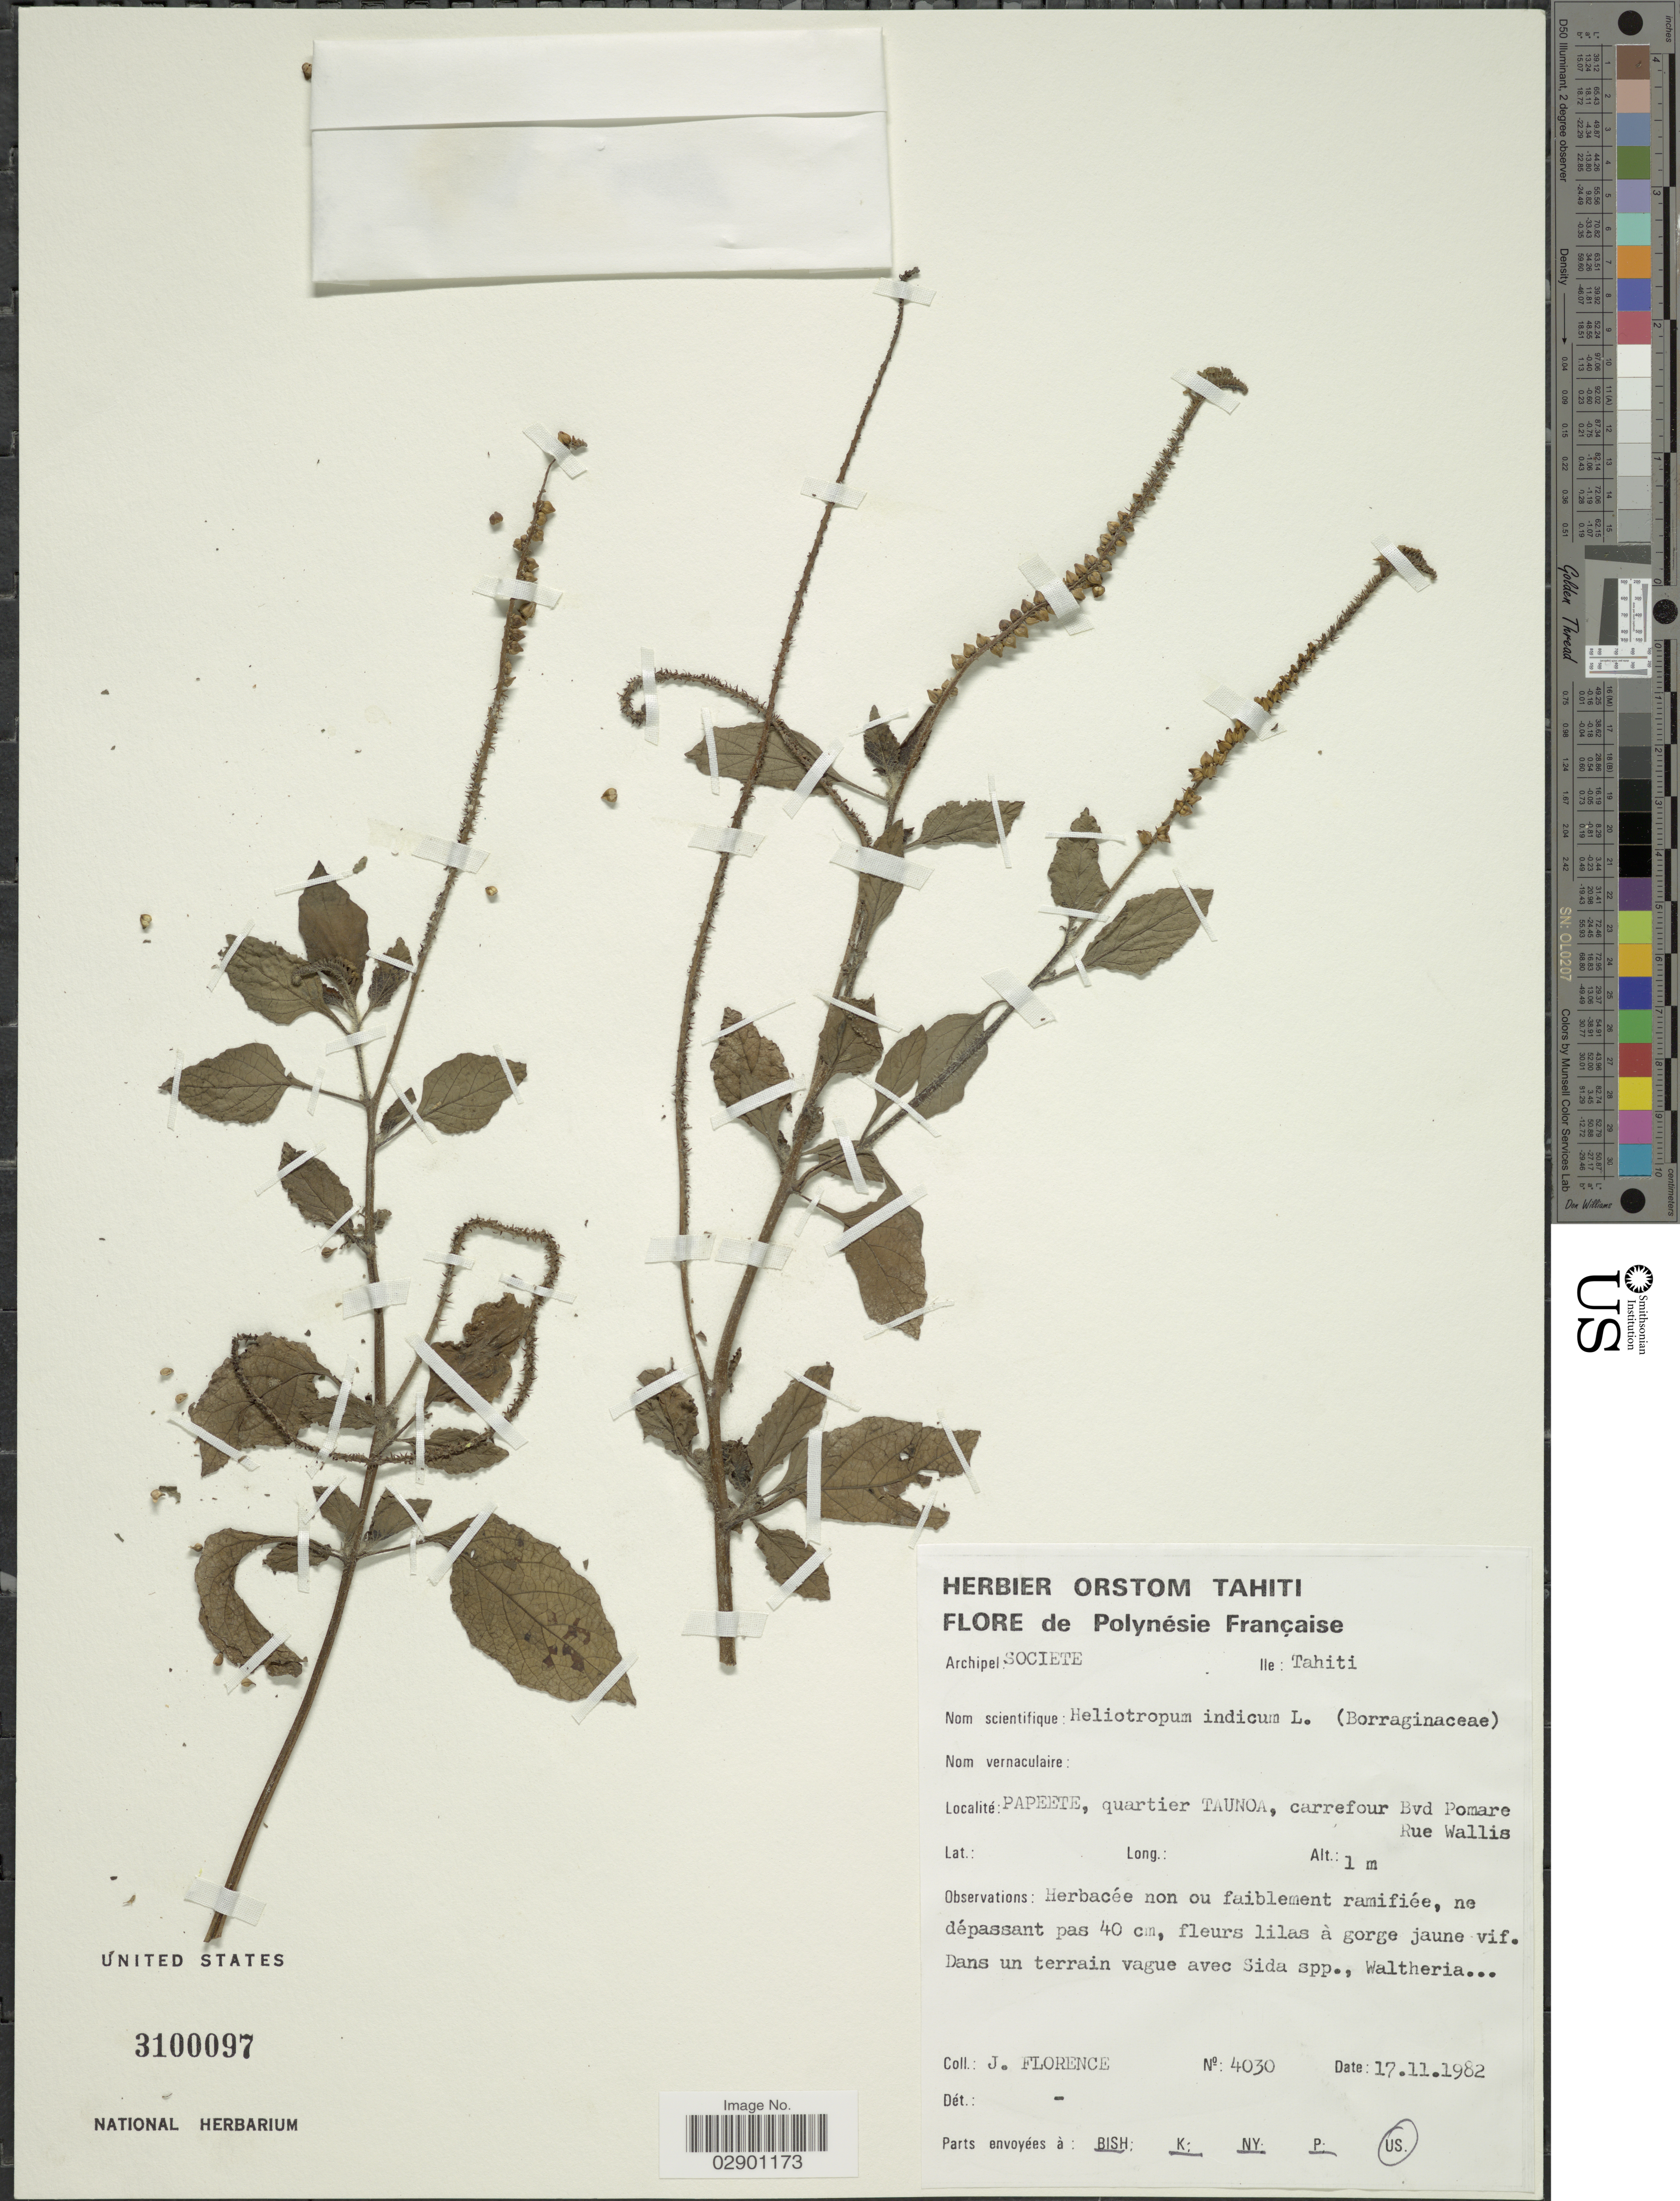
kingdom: Plantae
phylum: Tracheophyta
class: Magnoliopsida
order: Boraginales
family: Heliotropiaceae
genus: Heliotropium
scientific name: Heliotropium indicum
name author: L.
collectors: J. Florence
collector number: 4030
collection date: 1982-11-17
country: French Polynesia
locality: Polynésie Française. Papeete, quartier Taunoa, carrefour Bvd Pomare Rue Wallis.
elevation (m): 1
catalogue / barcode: US 3100097